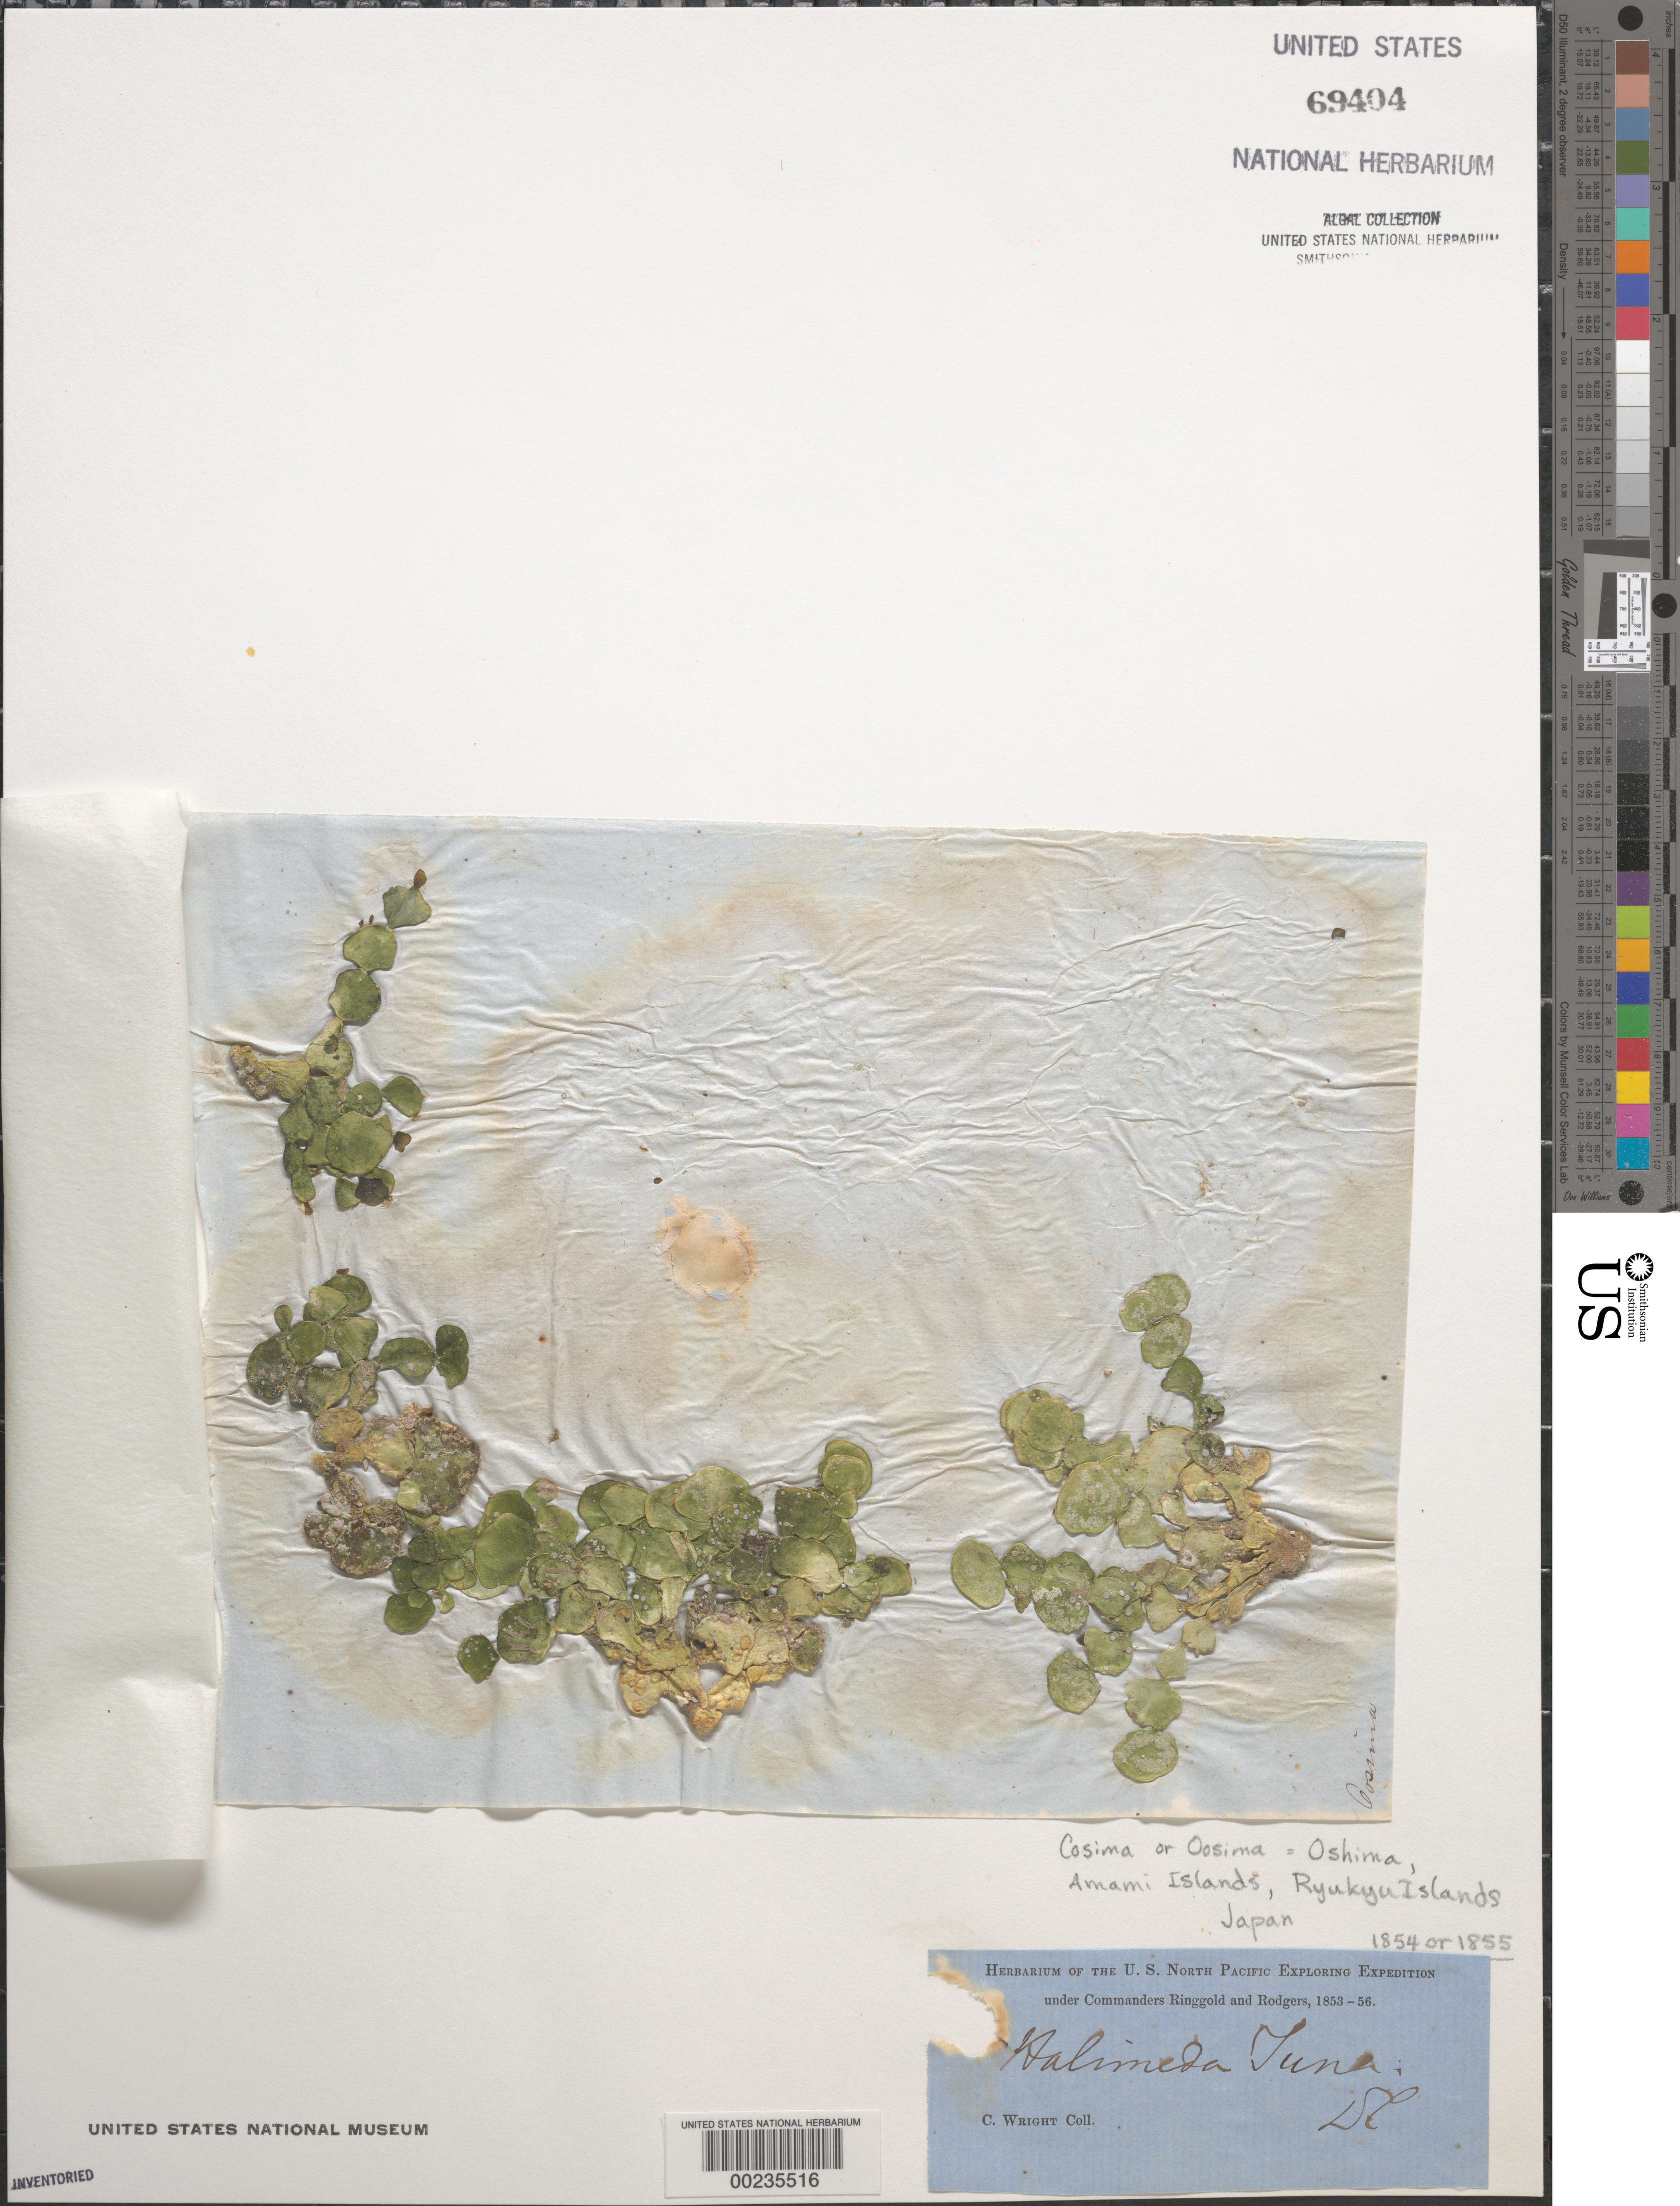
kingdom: Plantae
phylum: Chlorophyta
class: Ulvophyceae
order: Bryopsidales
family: Halimedaceae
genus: Halimeda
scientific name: Halimeda tuna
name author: (J. Ellis & Sol.) J.V.Lamouroux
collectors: C. Wright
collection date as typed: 1854 OR -- --- 1855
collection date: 1854 or 1855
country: Japan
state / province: Kagosima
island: Amami Oshima (Oosima)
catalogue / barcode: US 69404